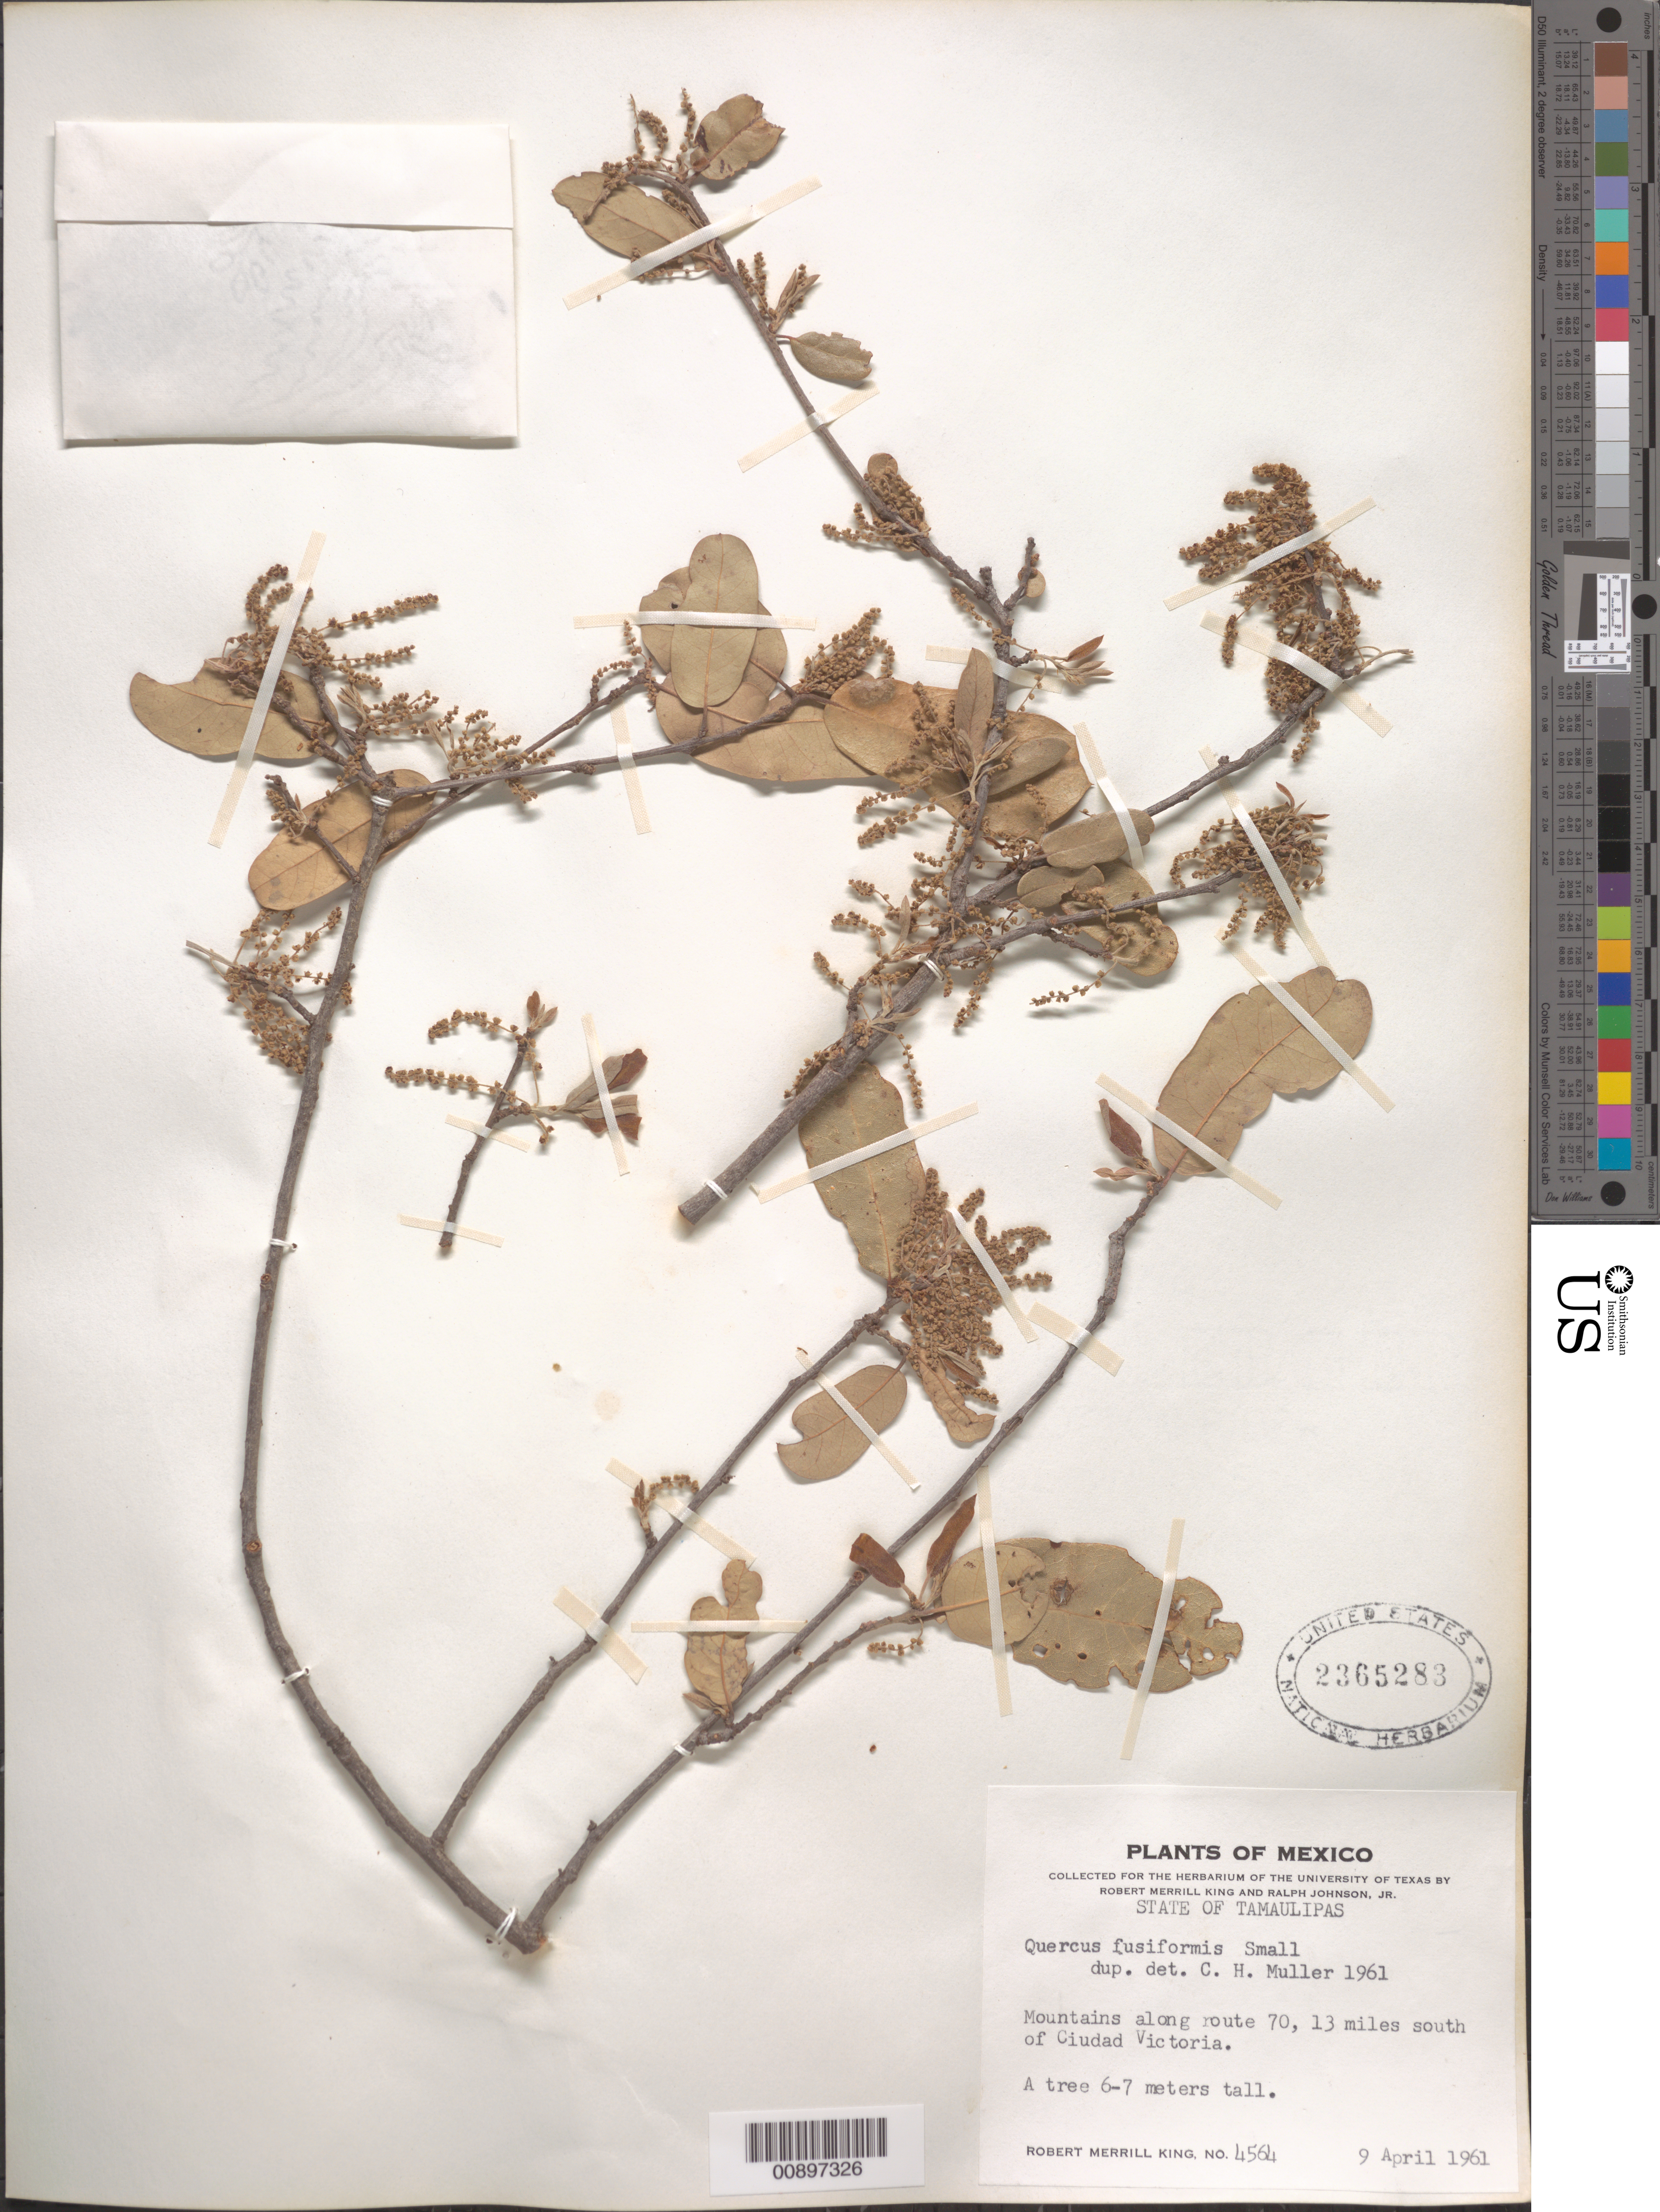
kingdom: Plantae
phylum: Tracheophyta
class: Magnoliopsida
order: Fagales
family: Fagaceae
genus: Quercus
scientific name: Quercus fusiformis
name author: Small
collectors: R. M. King & R. Johnson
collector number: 4564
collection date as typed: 09 Apr 1961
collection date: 1961-04-09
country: Mexico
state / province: Tamaulipas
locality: Mountains along route 70, ca. 13 miles south of Ciudad Victoria.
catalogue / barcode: US 2365283